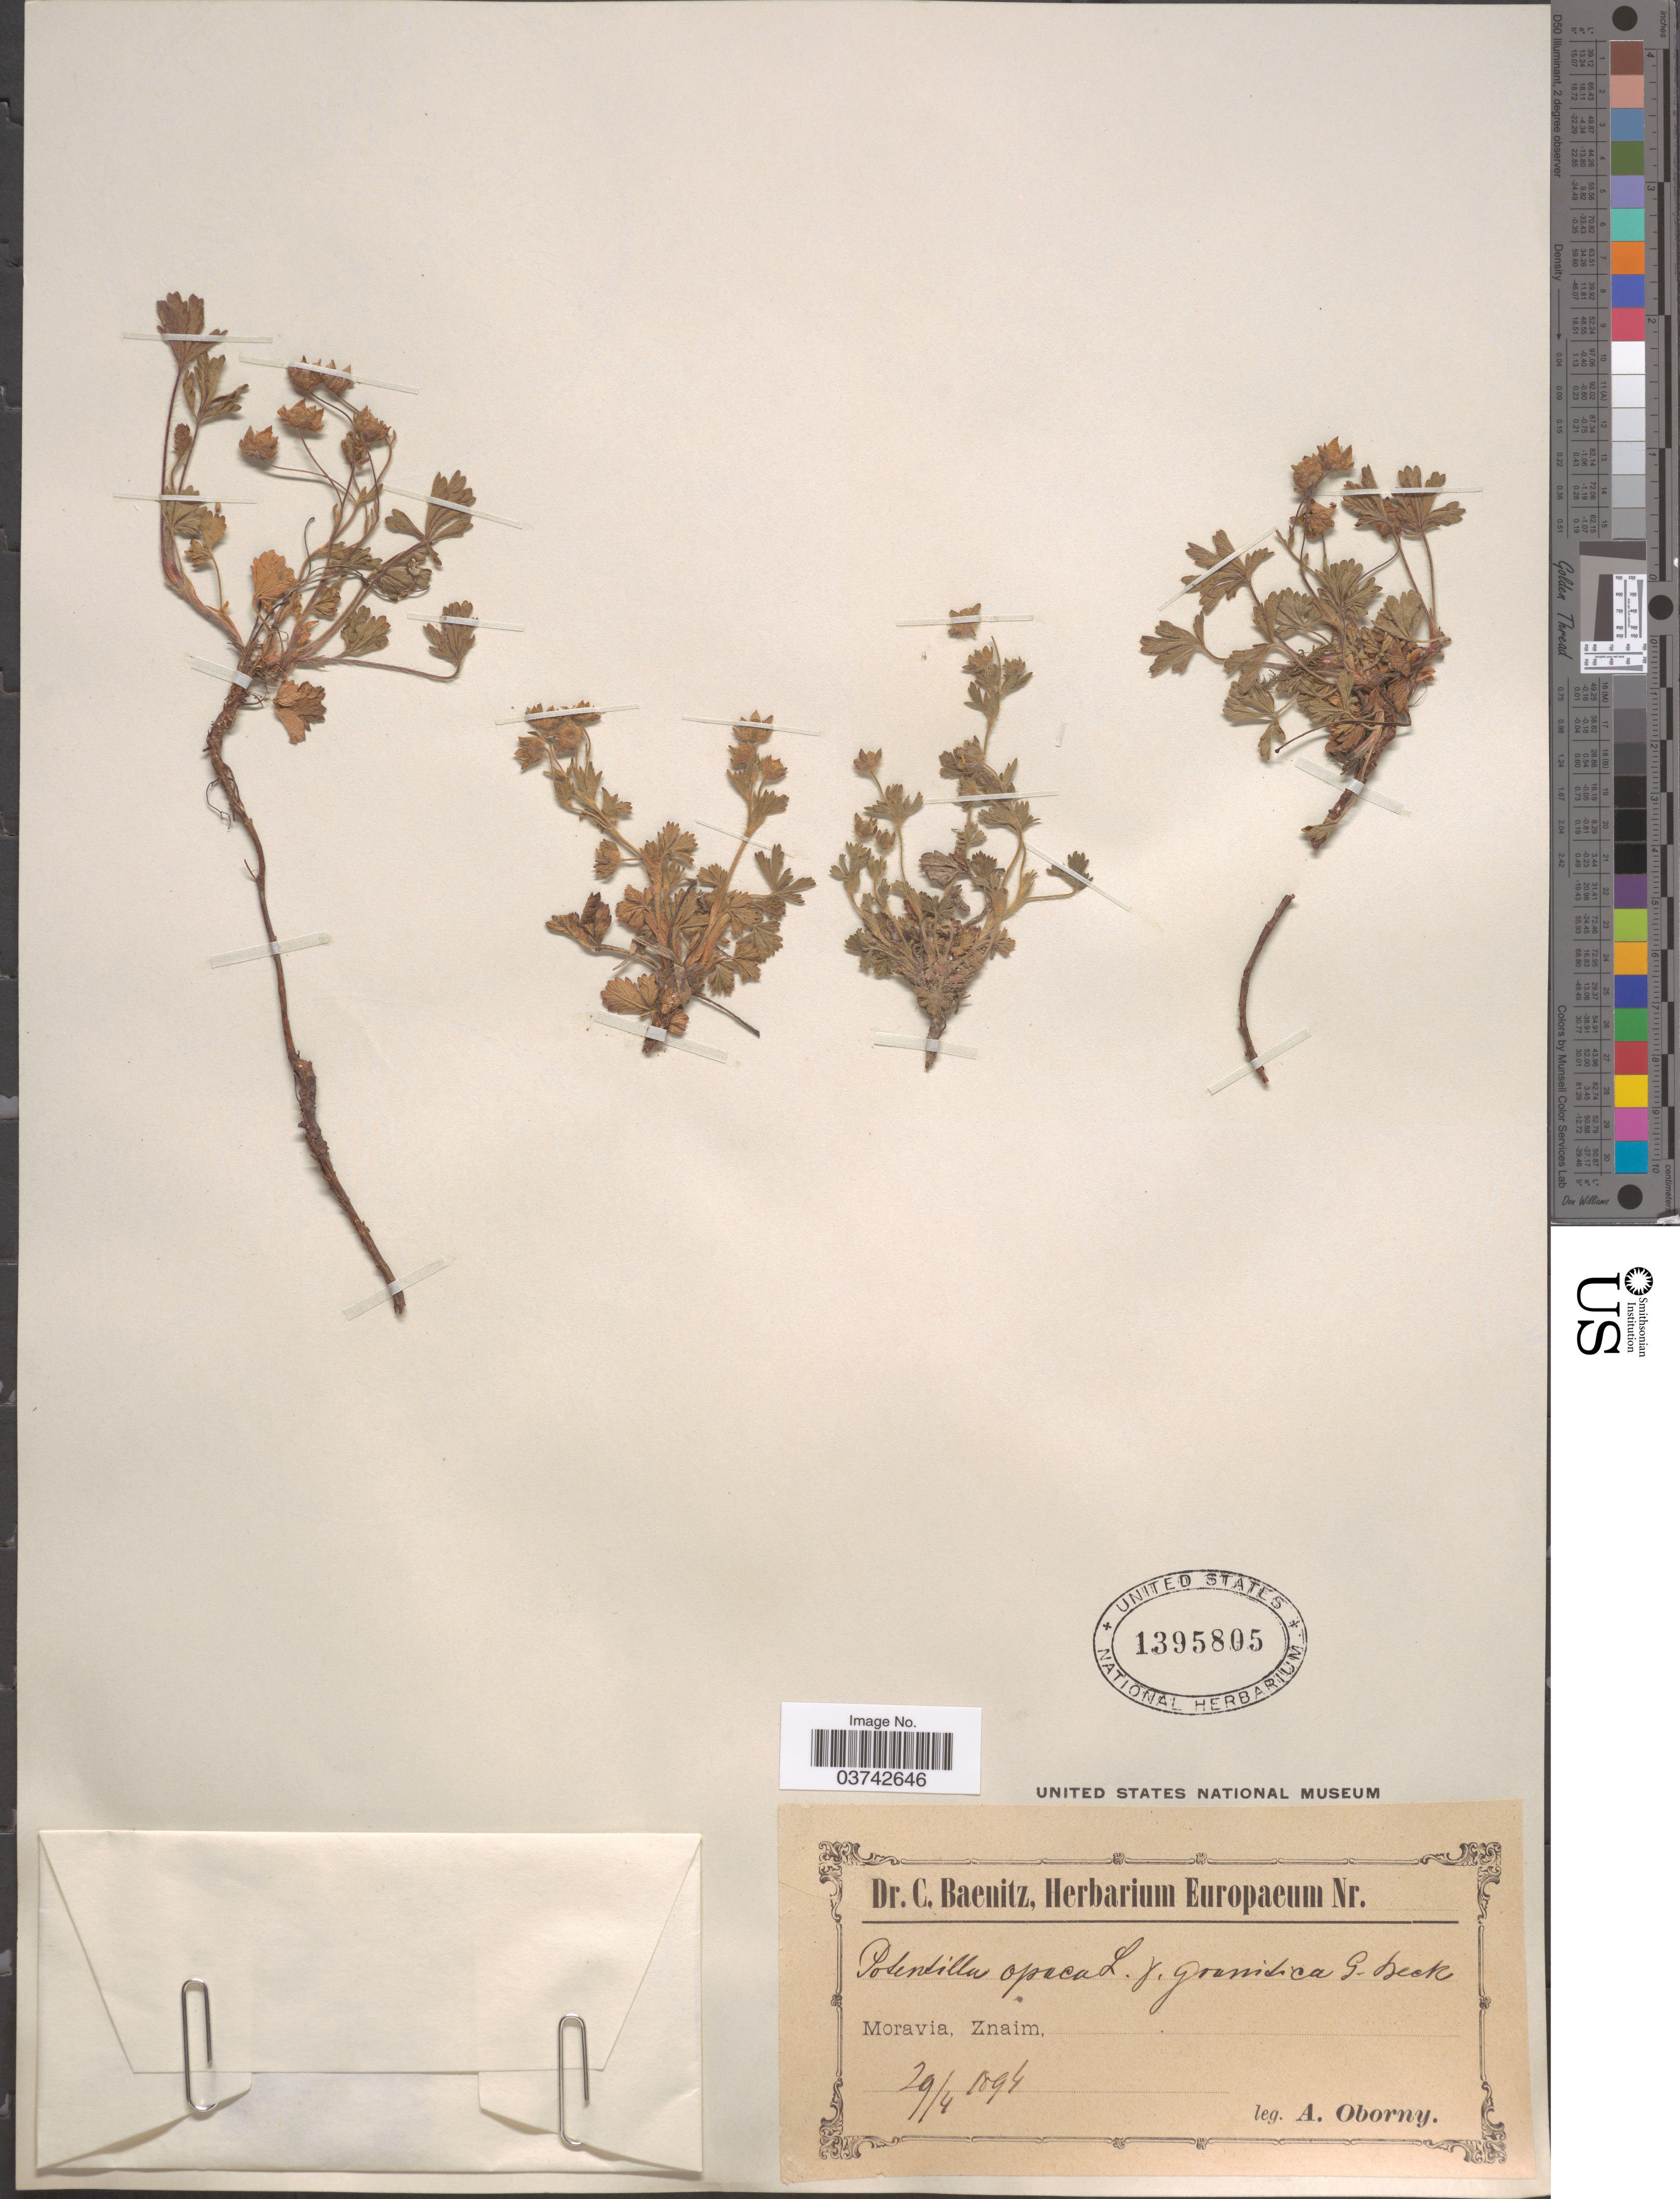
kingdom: Plantae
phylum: Tracheophyta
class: Magnoliopsida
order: Rosales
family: Rosaceae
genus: Potentilla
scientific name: Potentilla opaca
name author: L.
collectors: A. Oborny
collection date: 1894-04-29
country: Czechia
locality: Moravia, Znaim.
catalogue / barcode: US 1395805